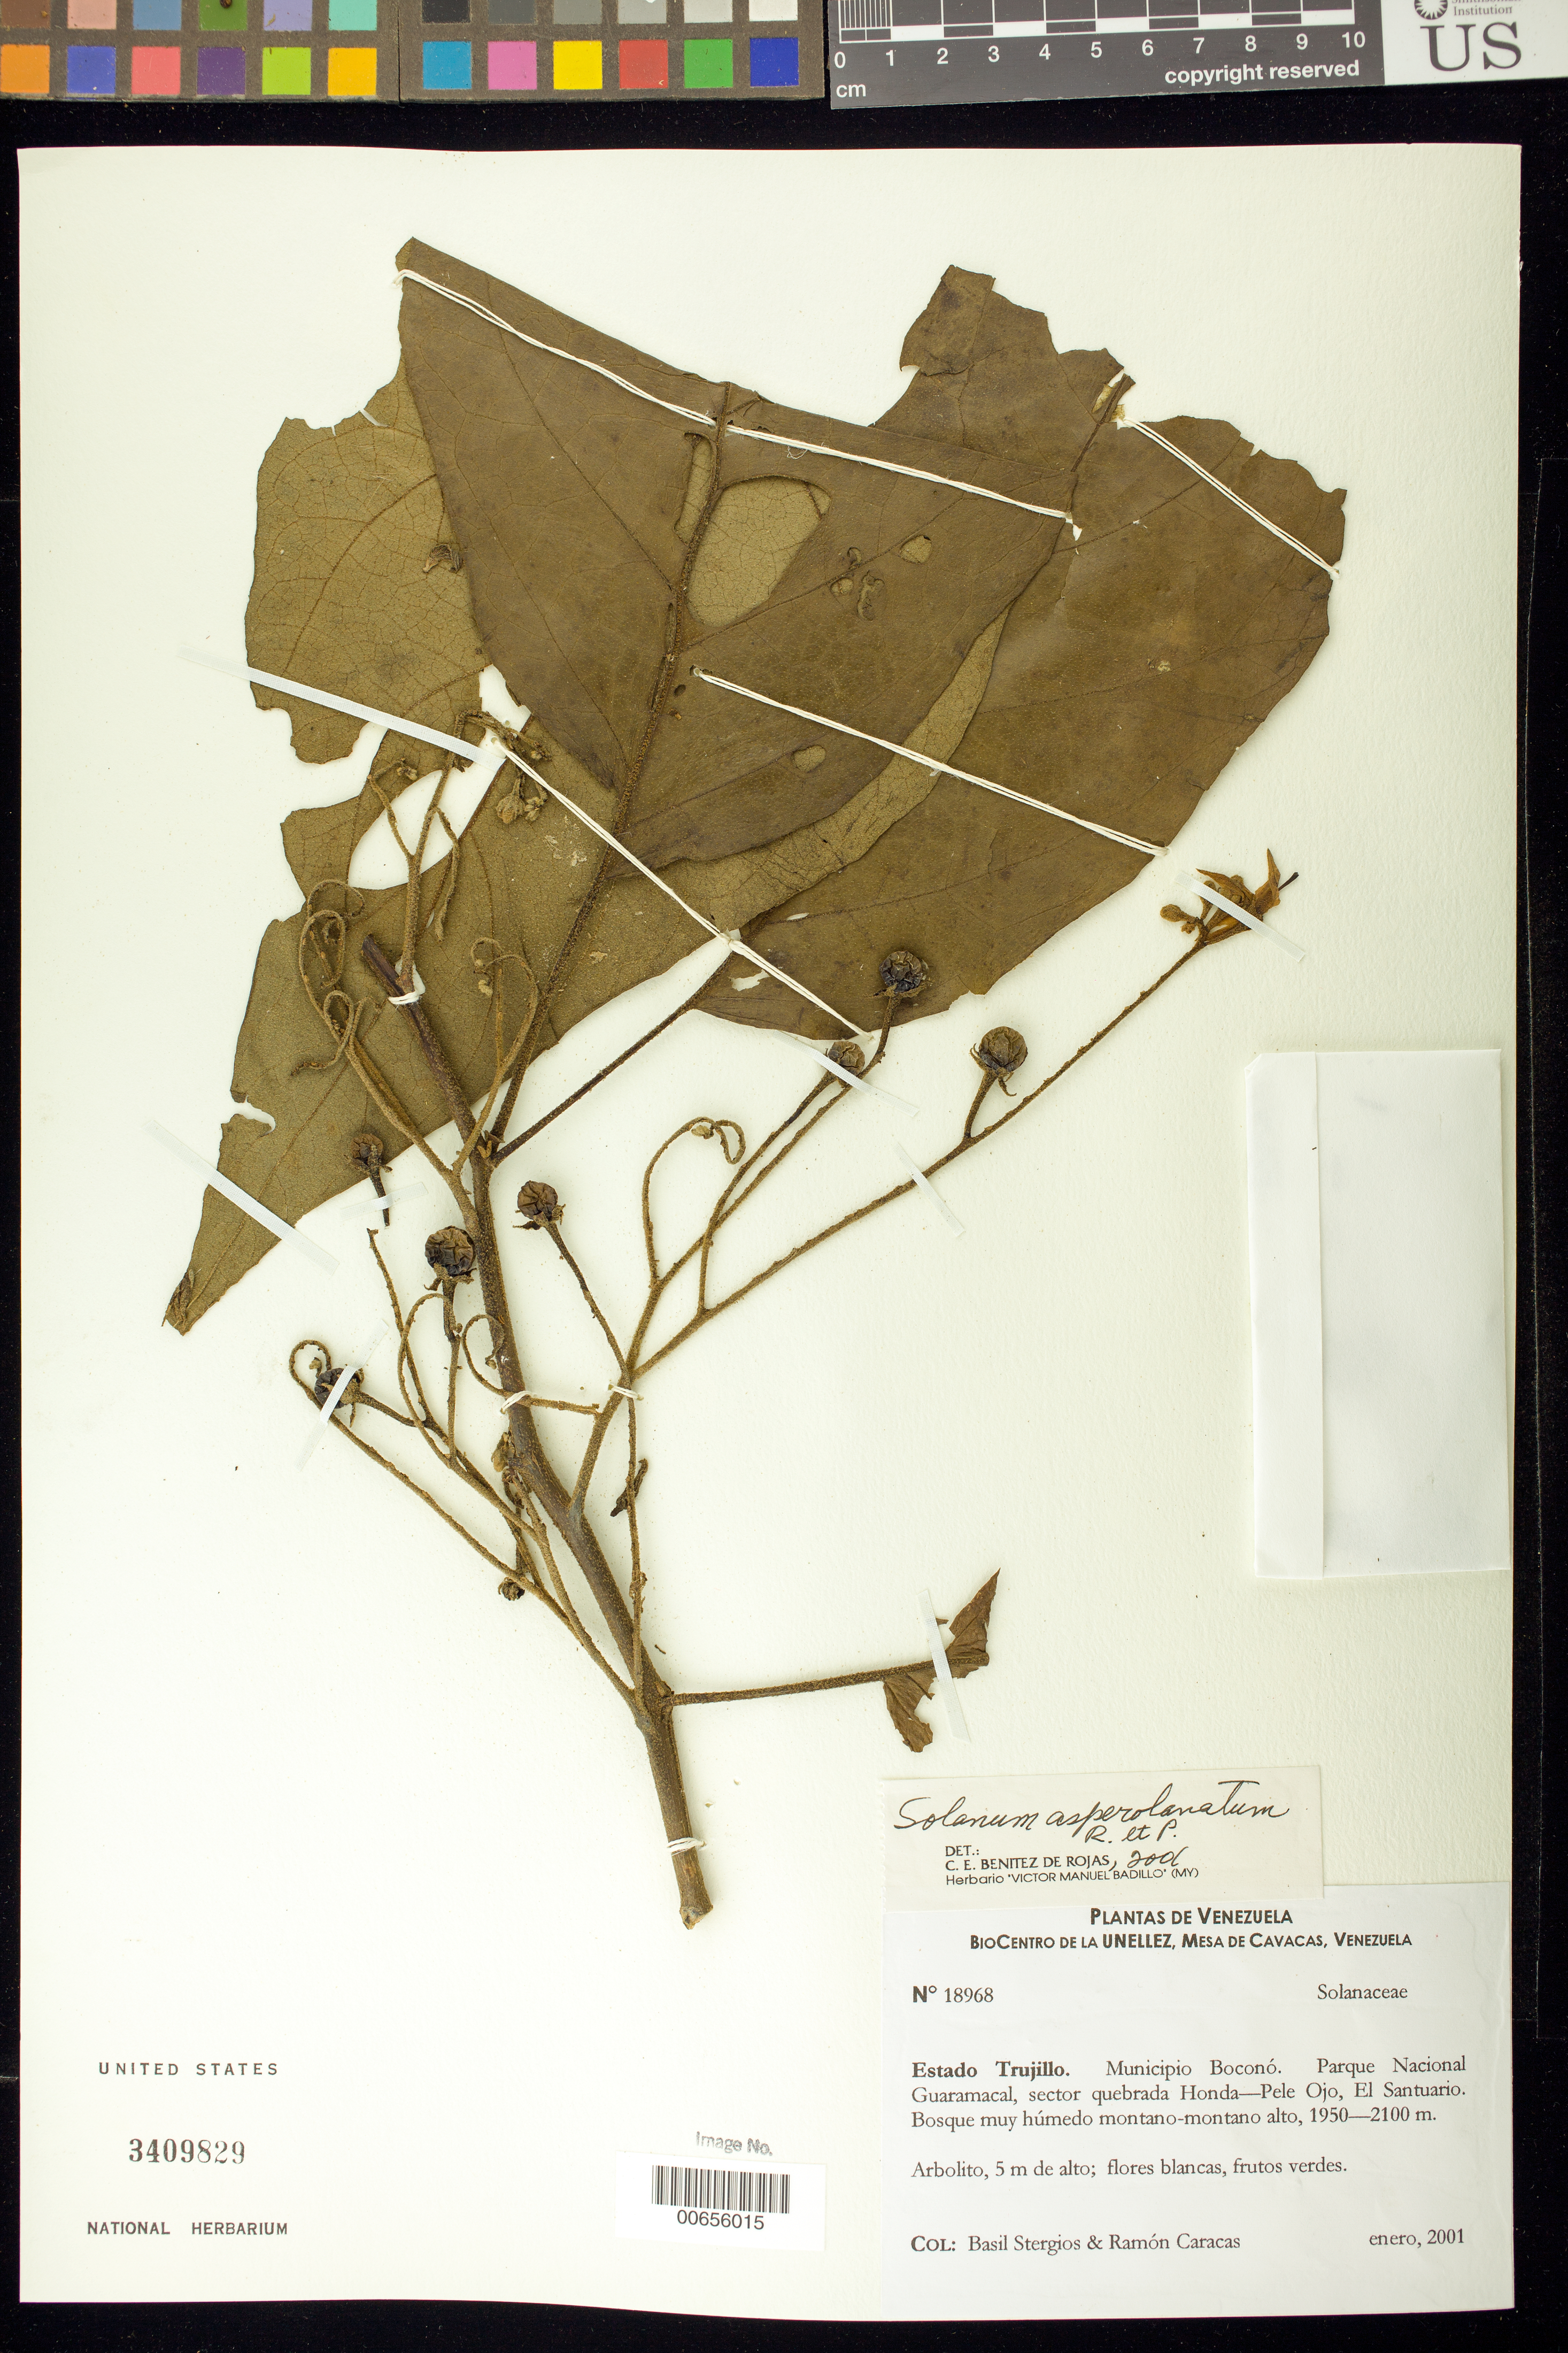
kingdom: Plantae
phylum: Tracheophyta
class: Magnoliopsida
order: Solanales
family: Solanaceae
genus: Solanum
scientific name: Solanum asperolanatum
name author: Ruiz & Pav.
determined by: Benítez, C. E.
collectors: B. G. Stergios & R. Caracas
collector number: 18968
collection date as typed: Jan 2001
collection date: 2001-01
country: Venezuela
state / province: Trujillo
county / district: Boconó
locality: Parque Nacional Guaramacal, sector quebrada Honda-Pele Ojo, El Santuario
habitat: Bosque muy húmedo montano-montano alto.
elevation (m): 1950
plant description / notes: CTES, NY, PORT, US, VEN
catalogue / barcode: US 3409829